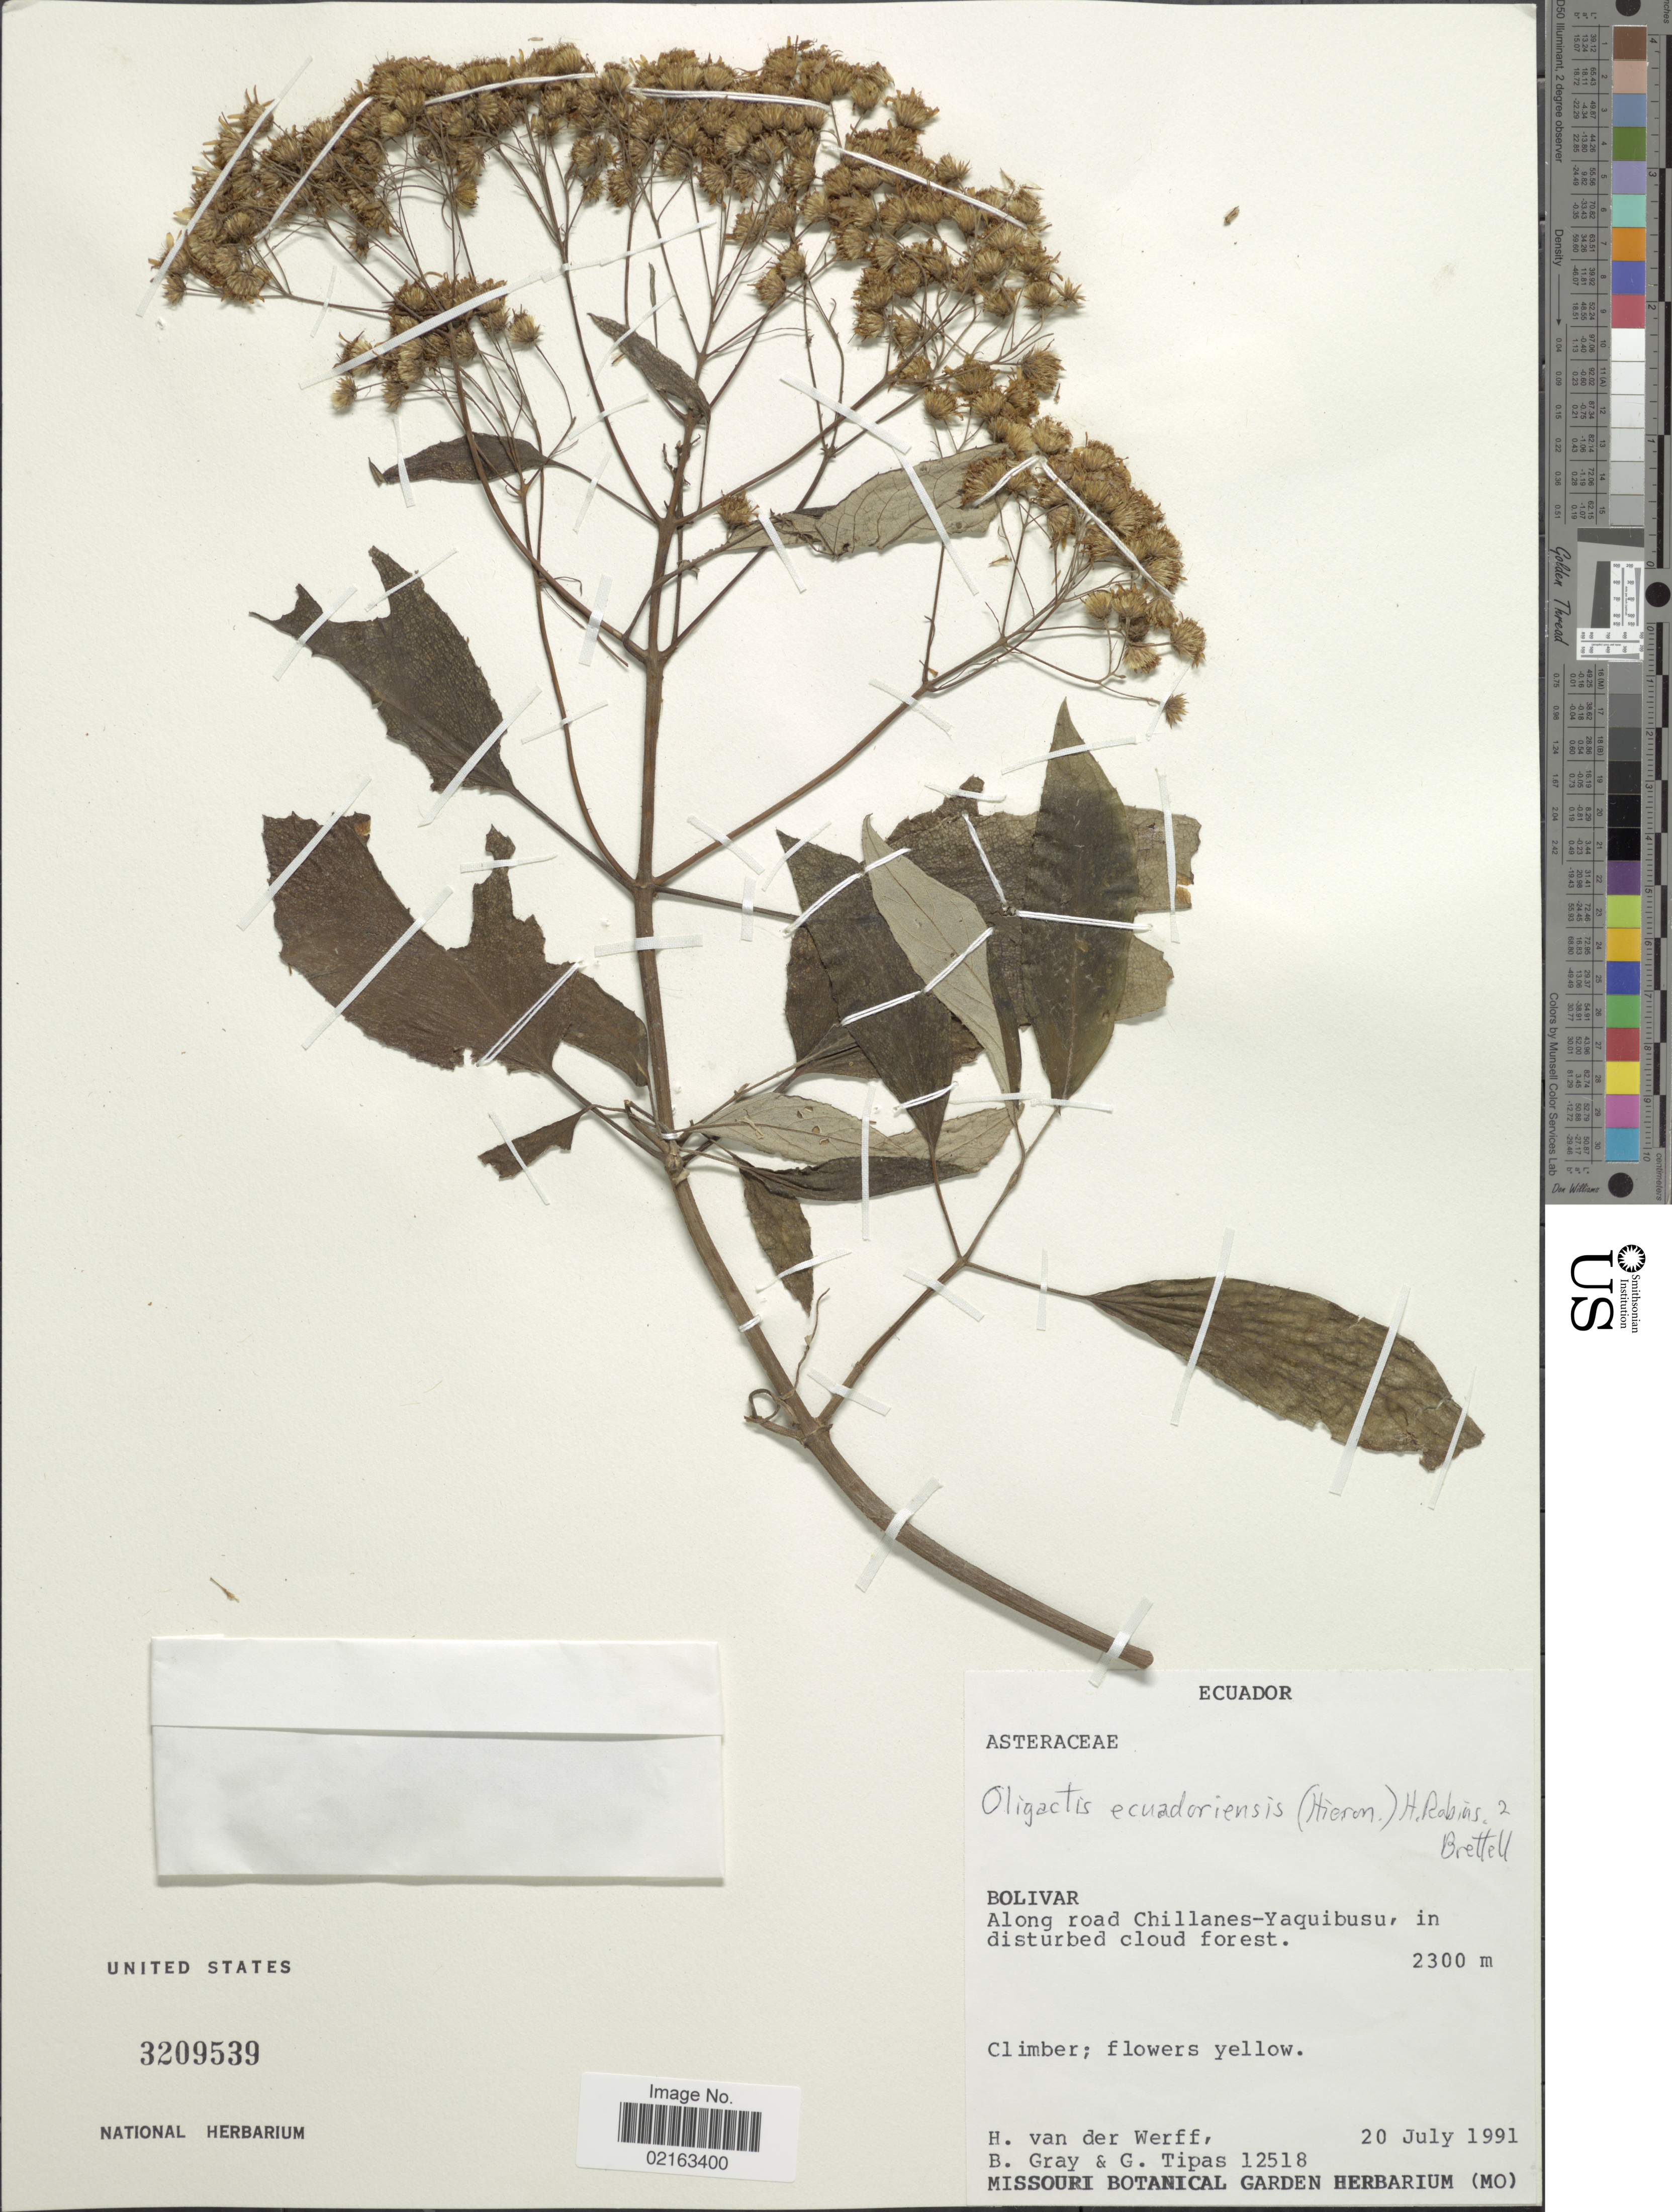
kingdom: Plantae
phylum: Tracheophyta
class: Magnoliopsida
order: Asterales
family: Asteraceae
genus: Oligactis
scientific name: Oligactis ecuadoriensis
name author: (Hieron.) H. Rob. & Brettell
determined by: Robinson, H. E., (US), Smithsonian Institution - National Museum of Natural History (UNITED STATES)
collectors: H. van der Werff, B. Gray & G. Tipas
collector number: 12518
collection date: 1991-07-20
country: Ecuador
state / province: Bolívar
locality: Bolivar. Along road Chillanes-Yaquibusu, in disturbed cloud forest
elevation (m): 2300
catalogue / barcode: US 3209539